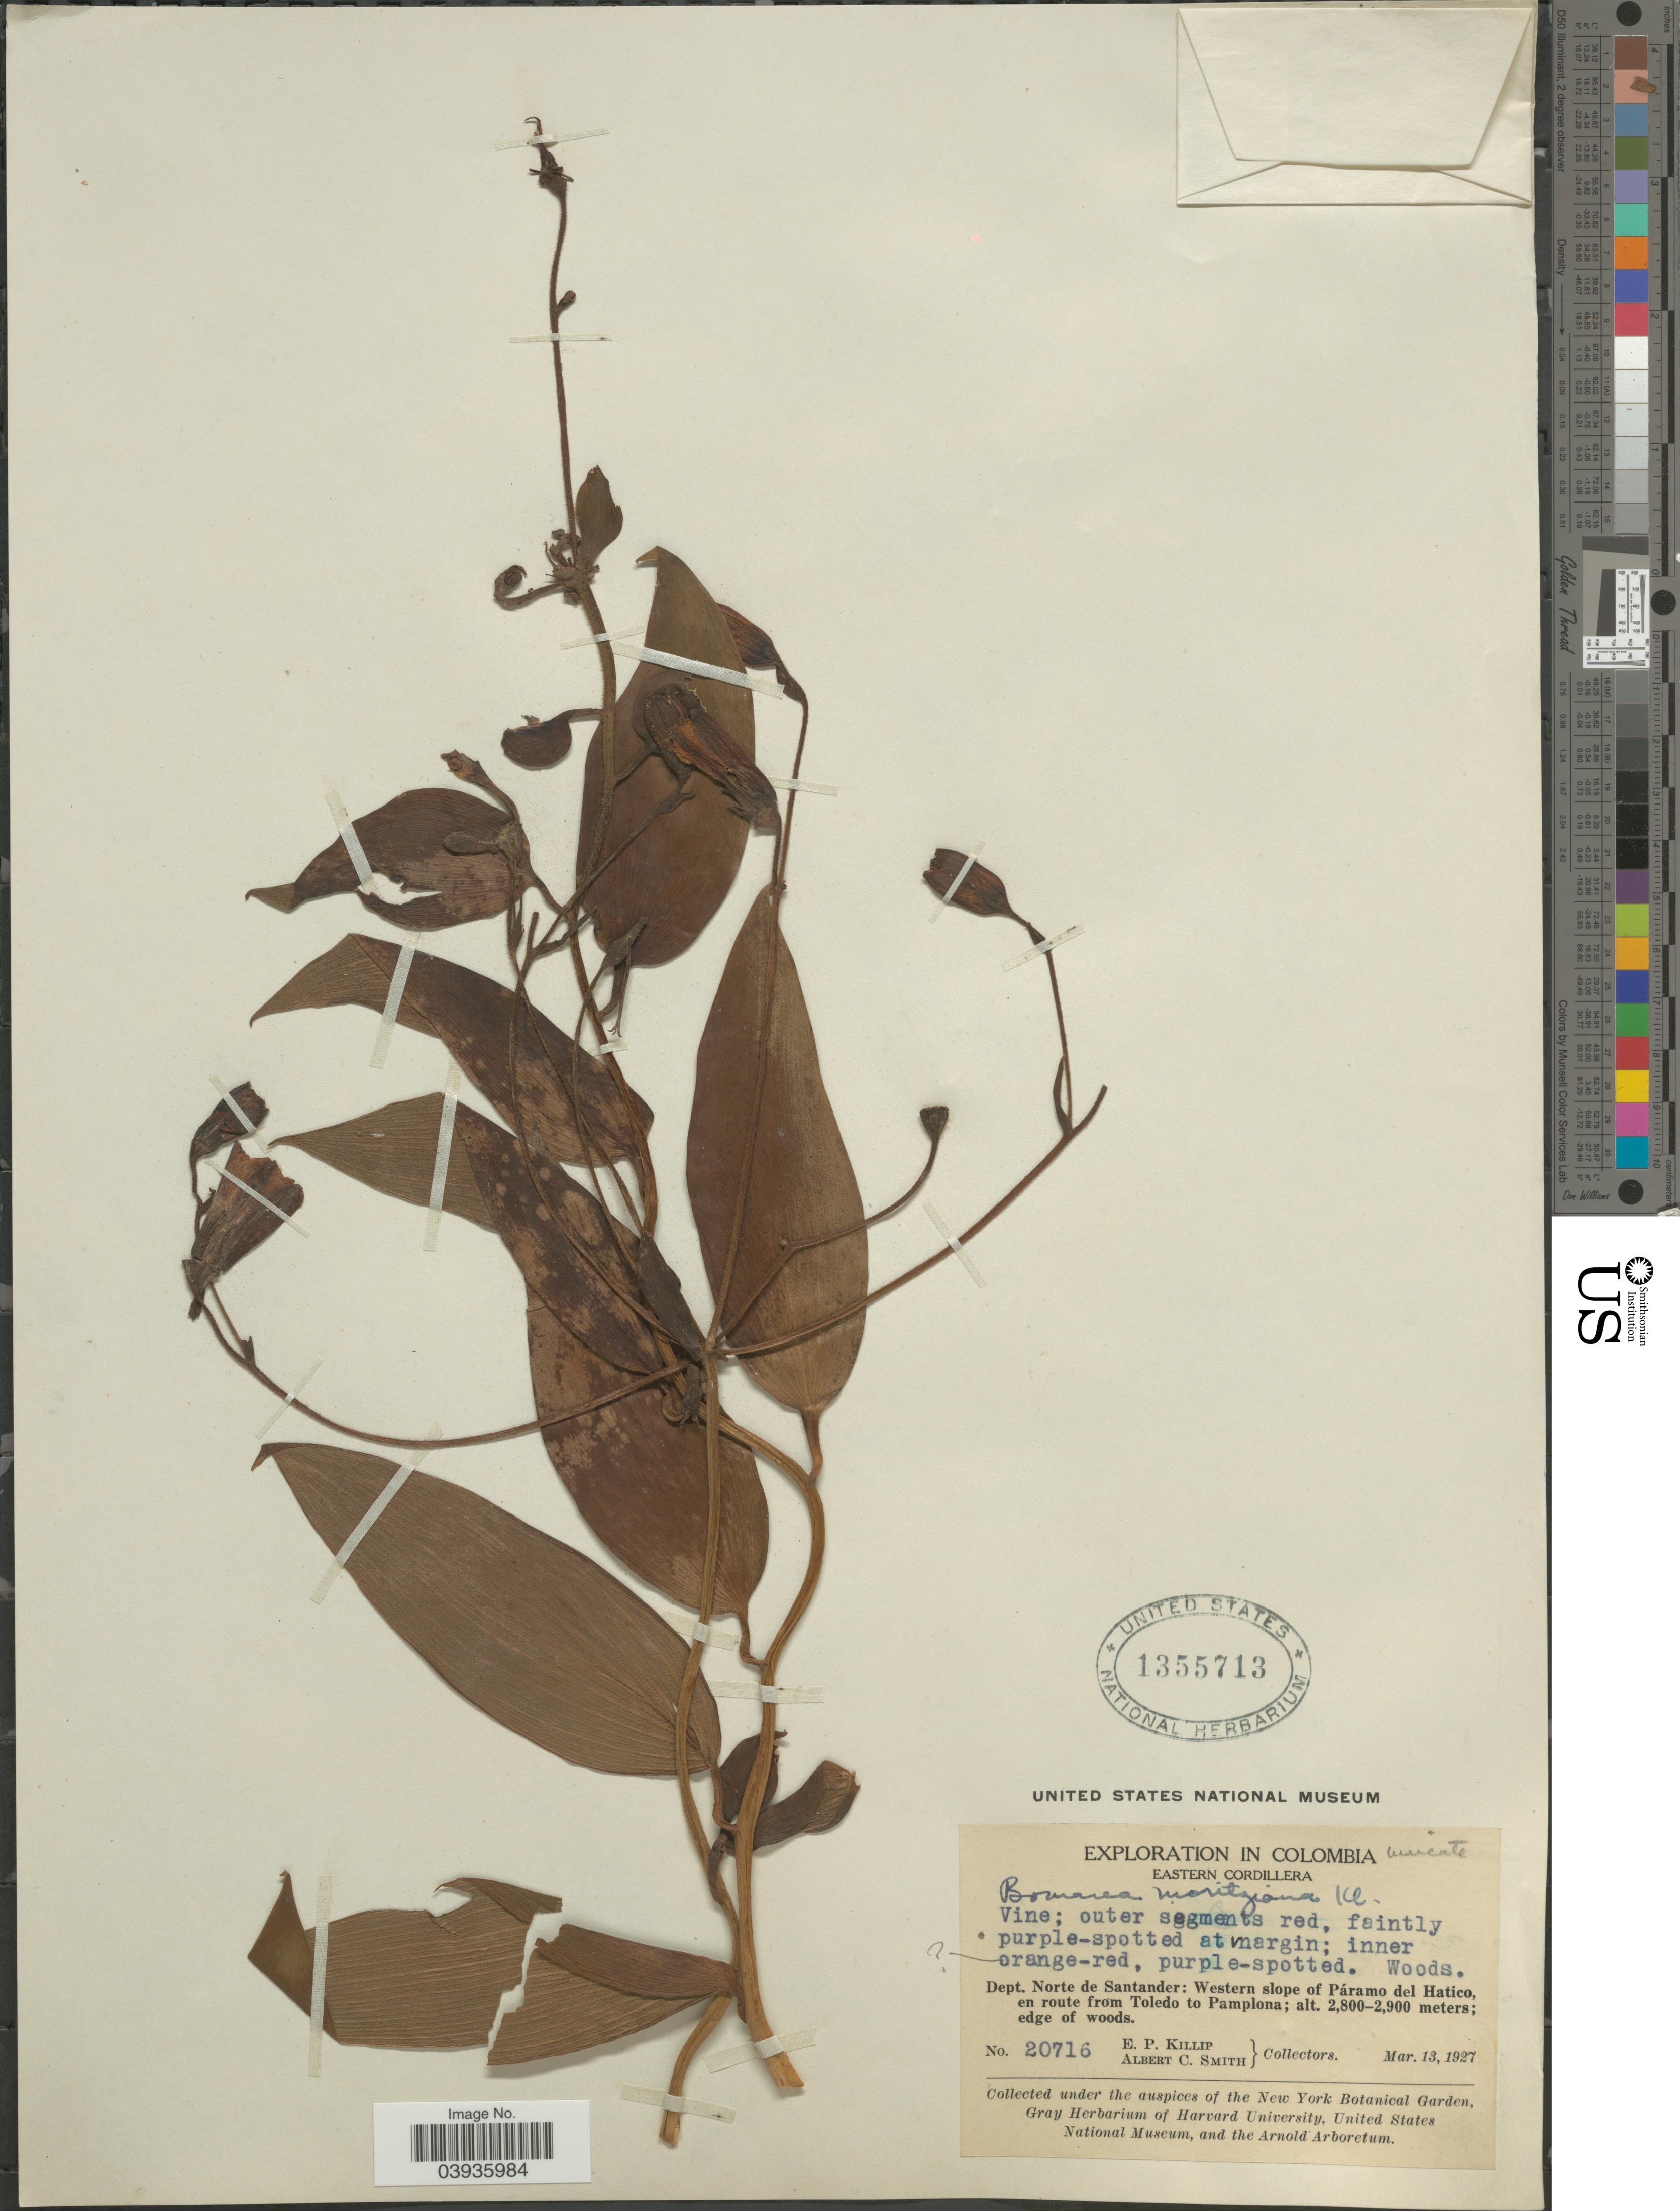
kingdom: Plantae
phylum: Tracheophyta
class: Liliopsida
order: Liliales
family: Alstroemeriaceae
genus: Bomarea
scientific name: Bomarea moritziana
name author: Klotzsch ex Kunth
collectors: E. P. Killip & A. C. Smith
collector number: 20716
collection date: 1927-03-13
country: Colombia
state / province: Norte de Santander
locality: Eastern Cordillera. Dept. Norte de Santander: Western slope of Páramo del Hatico, en route from Toledo to Pamplona.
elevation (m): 2800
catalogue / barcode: US 1355713